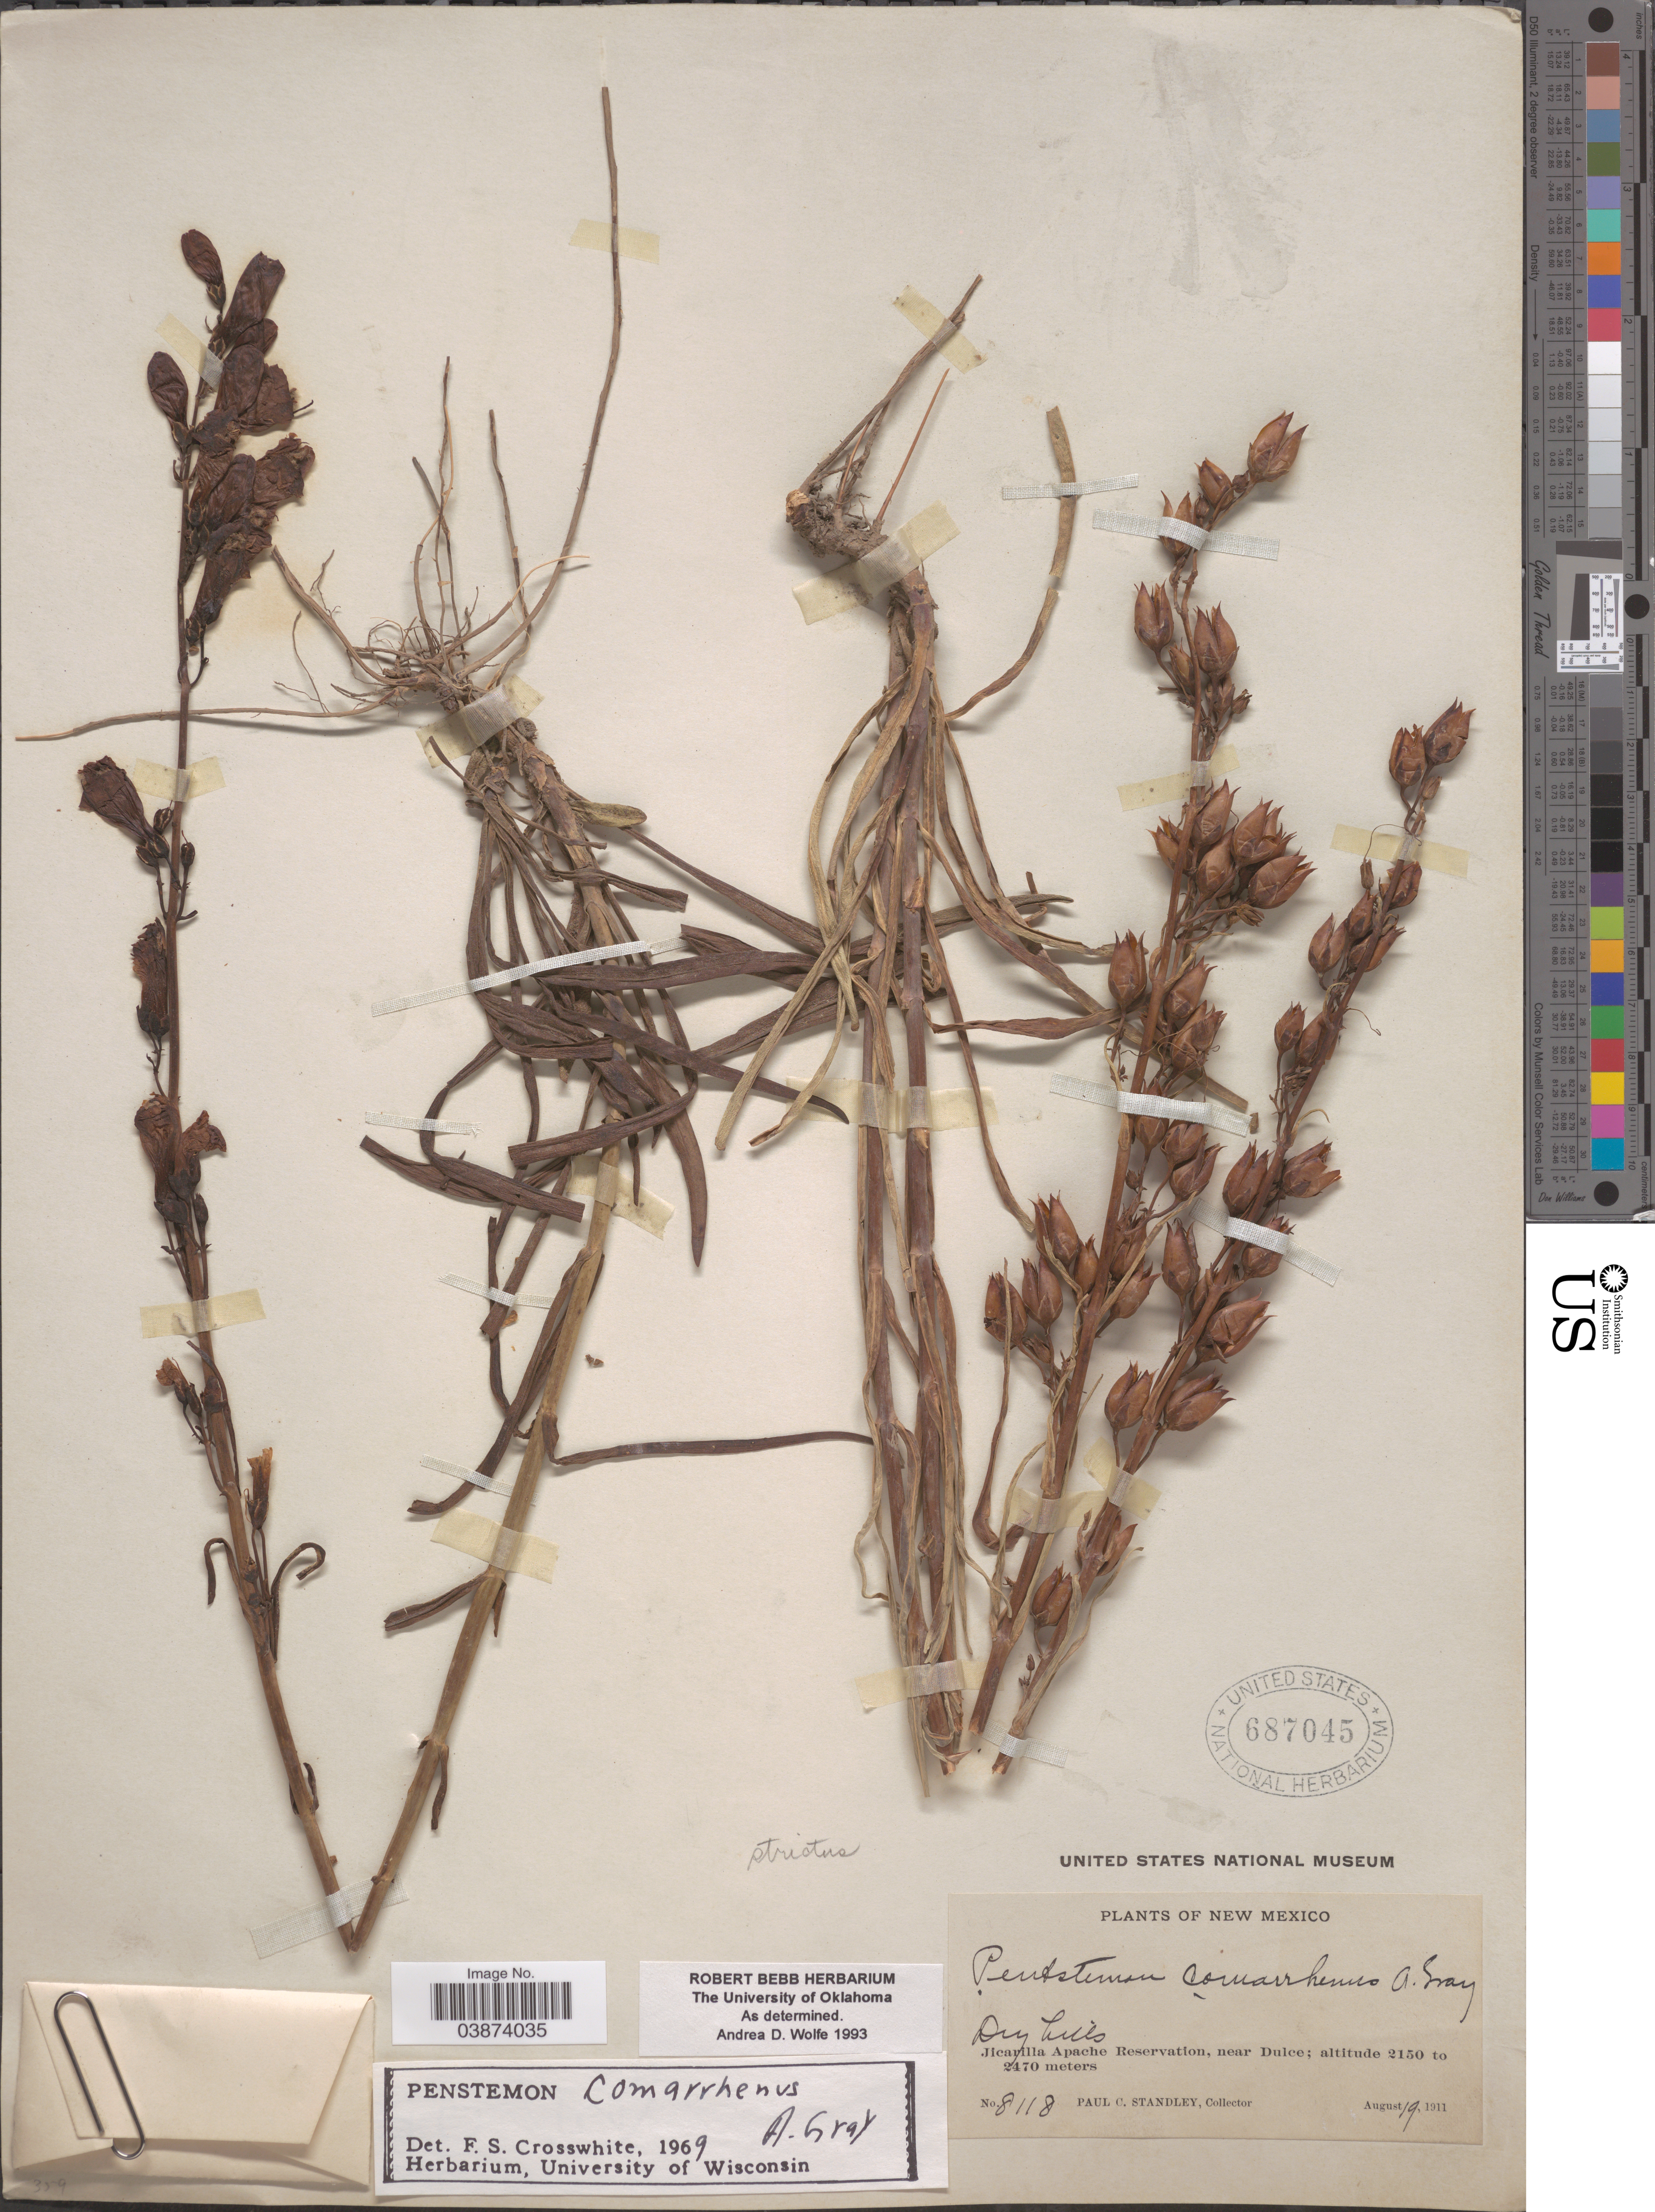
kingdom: Plantae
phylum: Tracheophyta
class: Magnoliopsida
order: Lamiales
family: Plantaginaceae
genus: Penstemon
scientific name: Penstemon comarrhenus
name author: A. Gray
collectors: P. C. Standley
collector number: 8118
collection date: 1911-08-19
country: United States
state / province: New Mexico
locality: Jicarilla Apache Reservation, near Dulce.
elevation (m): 2150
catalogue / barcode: US 687045